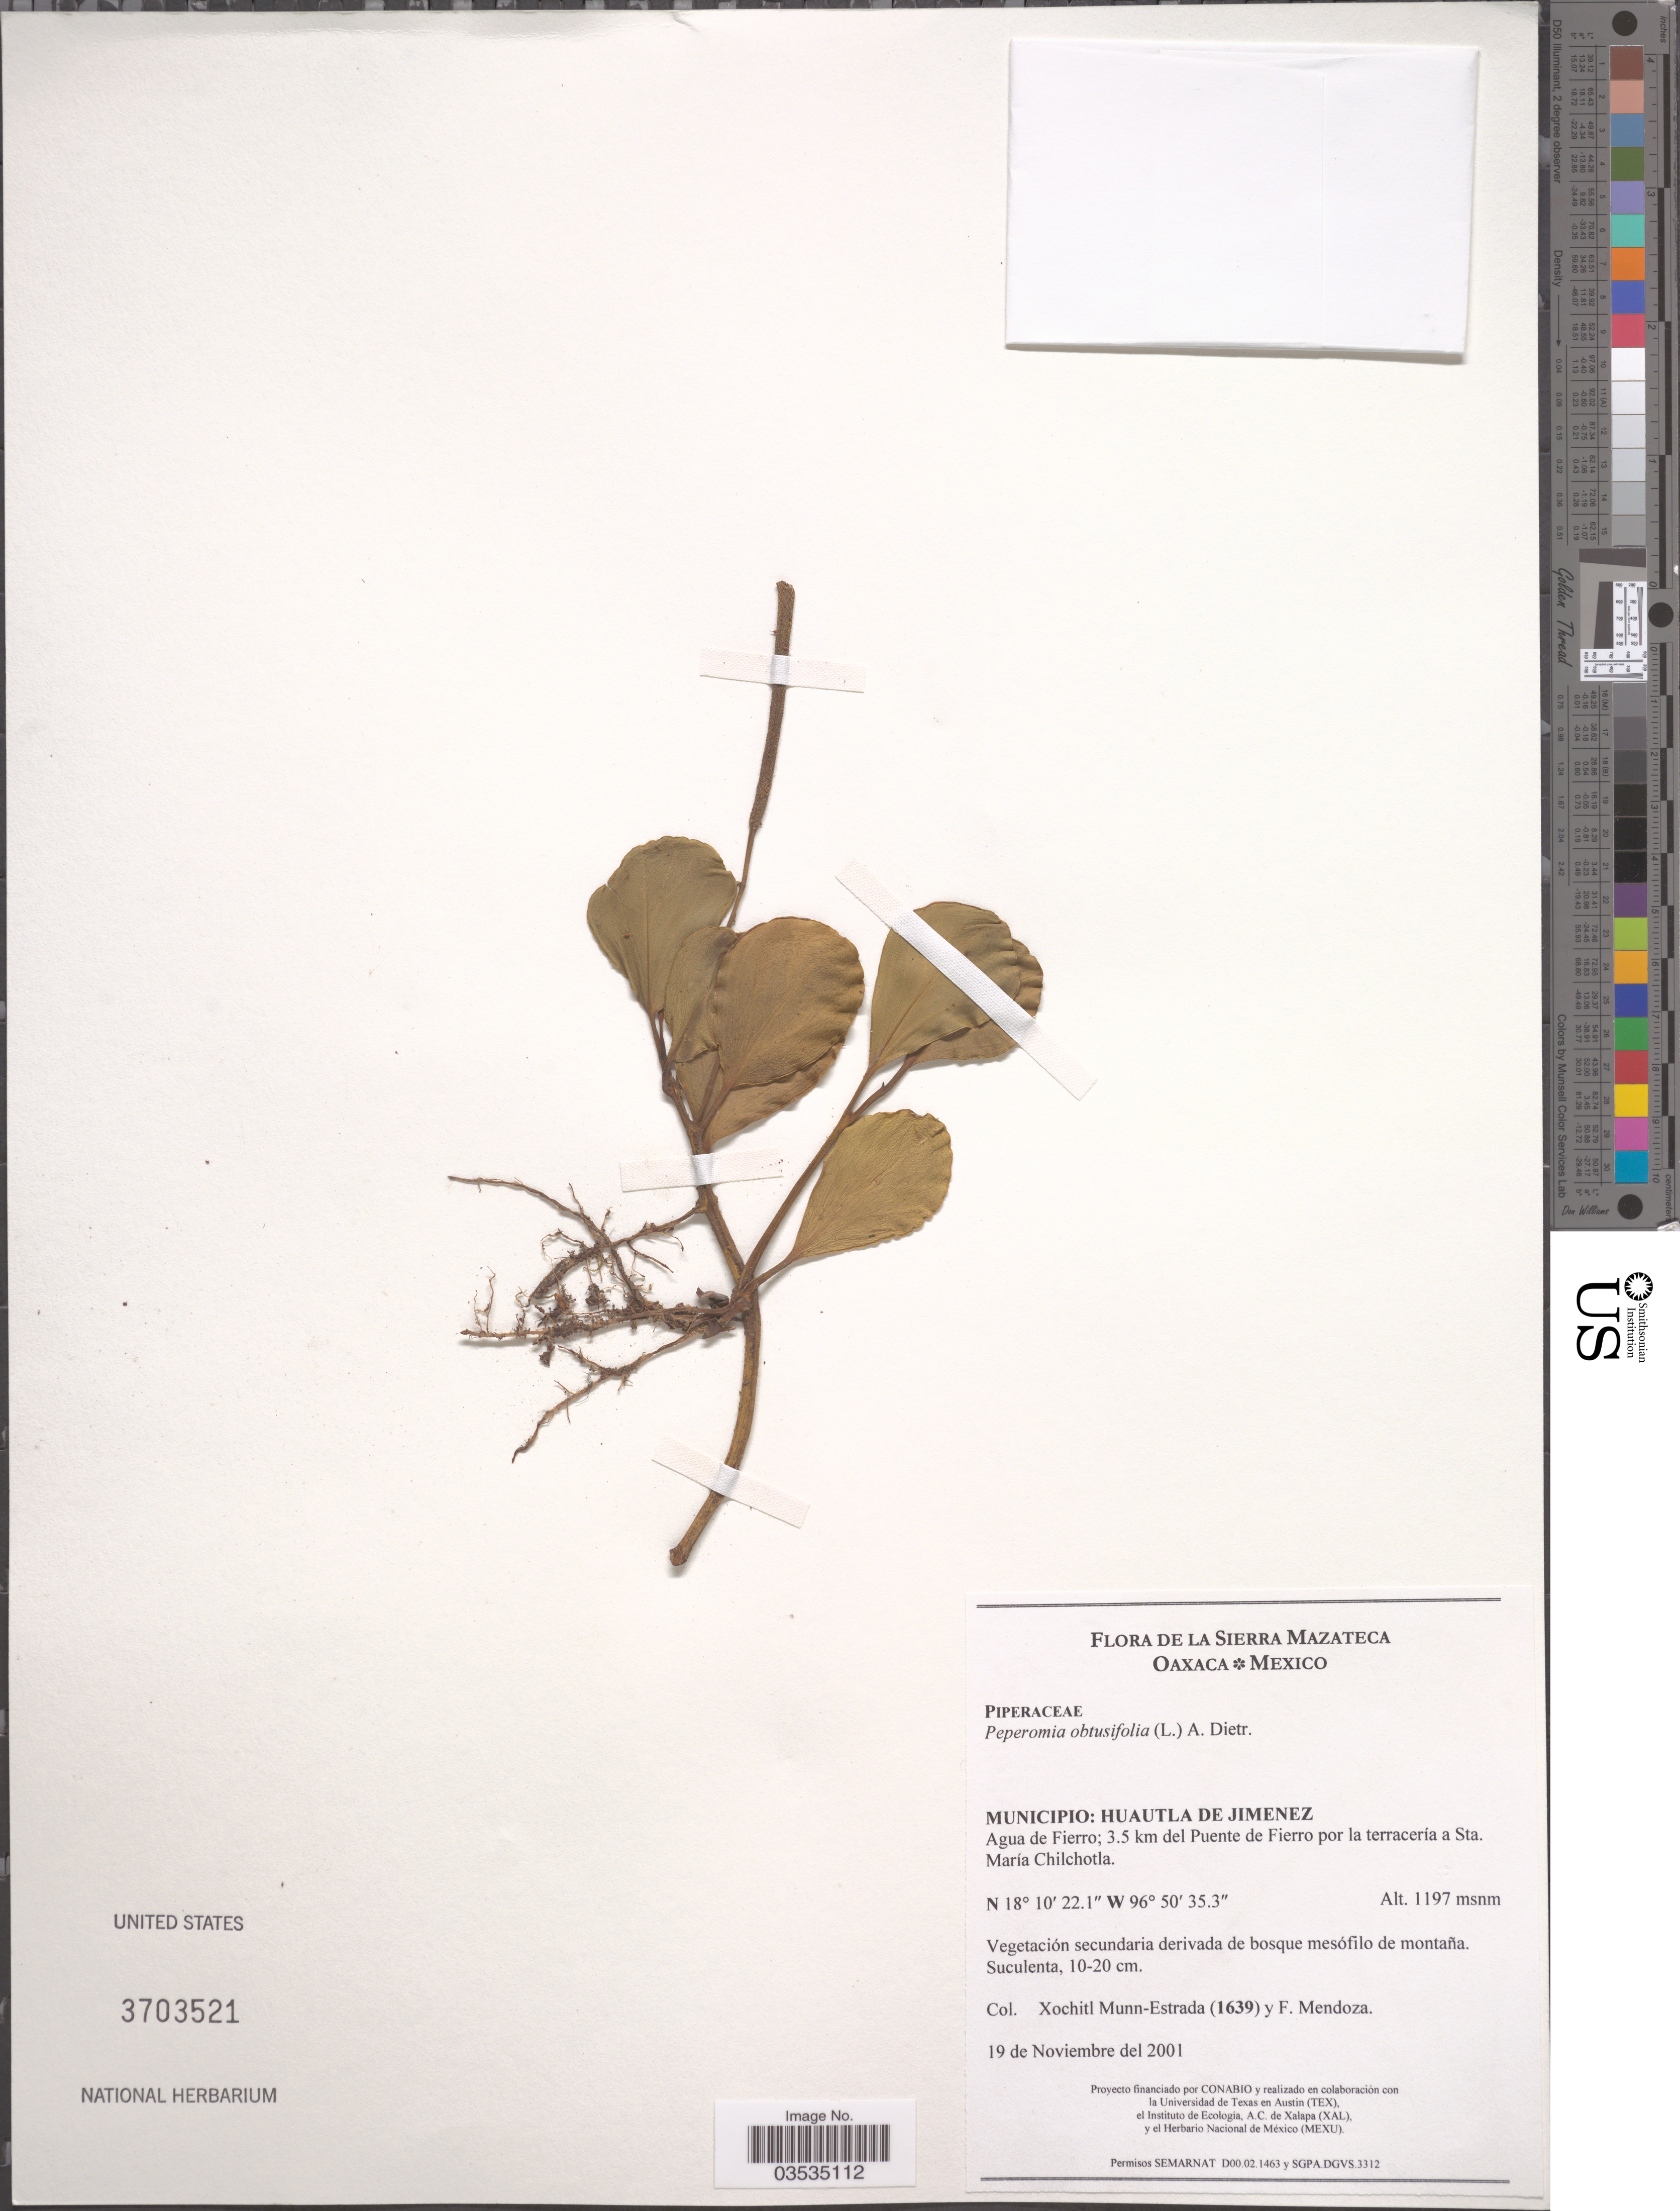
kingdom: Plantae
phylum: Tracheophyta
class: Magnoliopsida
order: Piperales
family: Piperaceae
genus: Peperomia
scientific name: Peperomia obtusifolia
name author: (L.) A. Dietr.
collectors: X. Munn-Estrada & F. Mendoza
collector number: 1639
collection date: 2001-11-19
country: Mexico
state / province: Oaxaca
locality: Sierra Mazateca. Municipio: Huautla de Jimenez. Agua de Fierro; 3.5 km del Puente de Fierro por la terracería a Sta. María Chilchotla.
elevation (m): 1197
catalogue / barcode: US 3703521